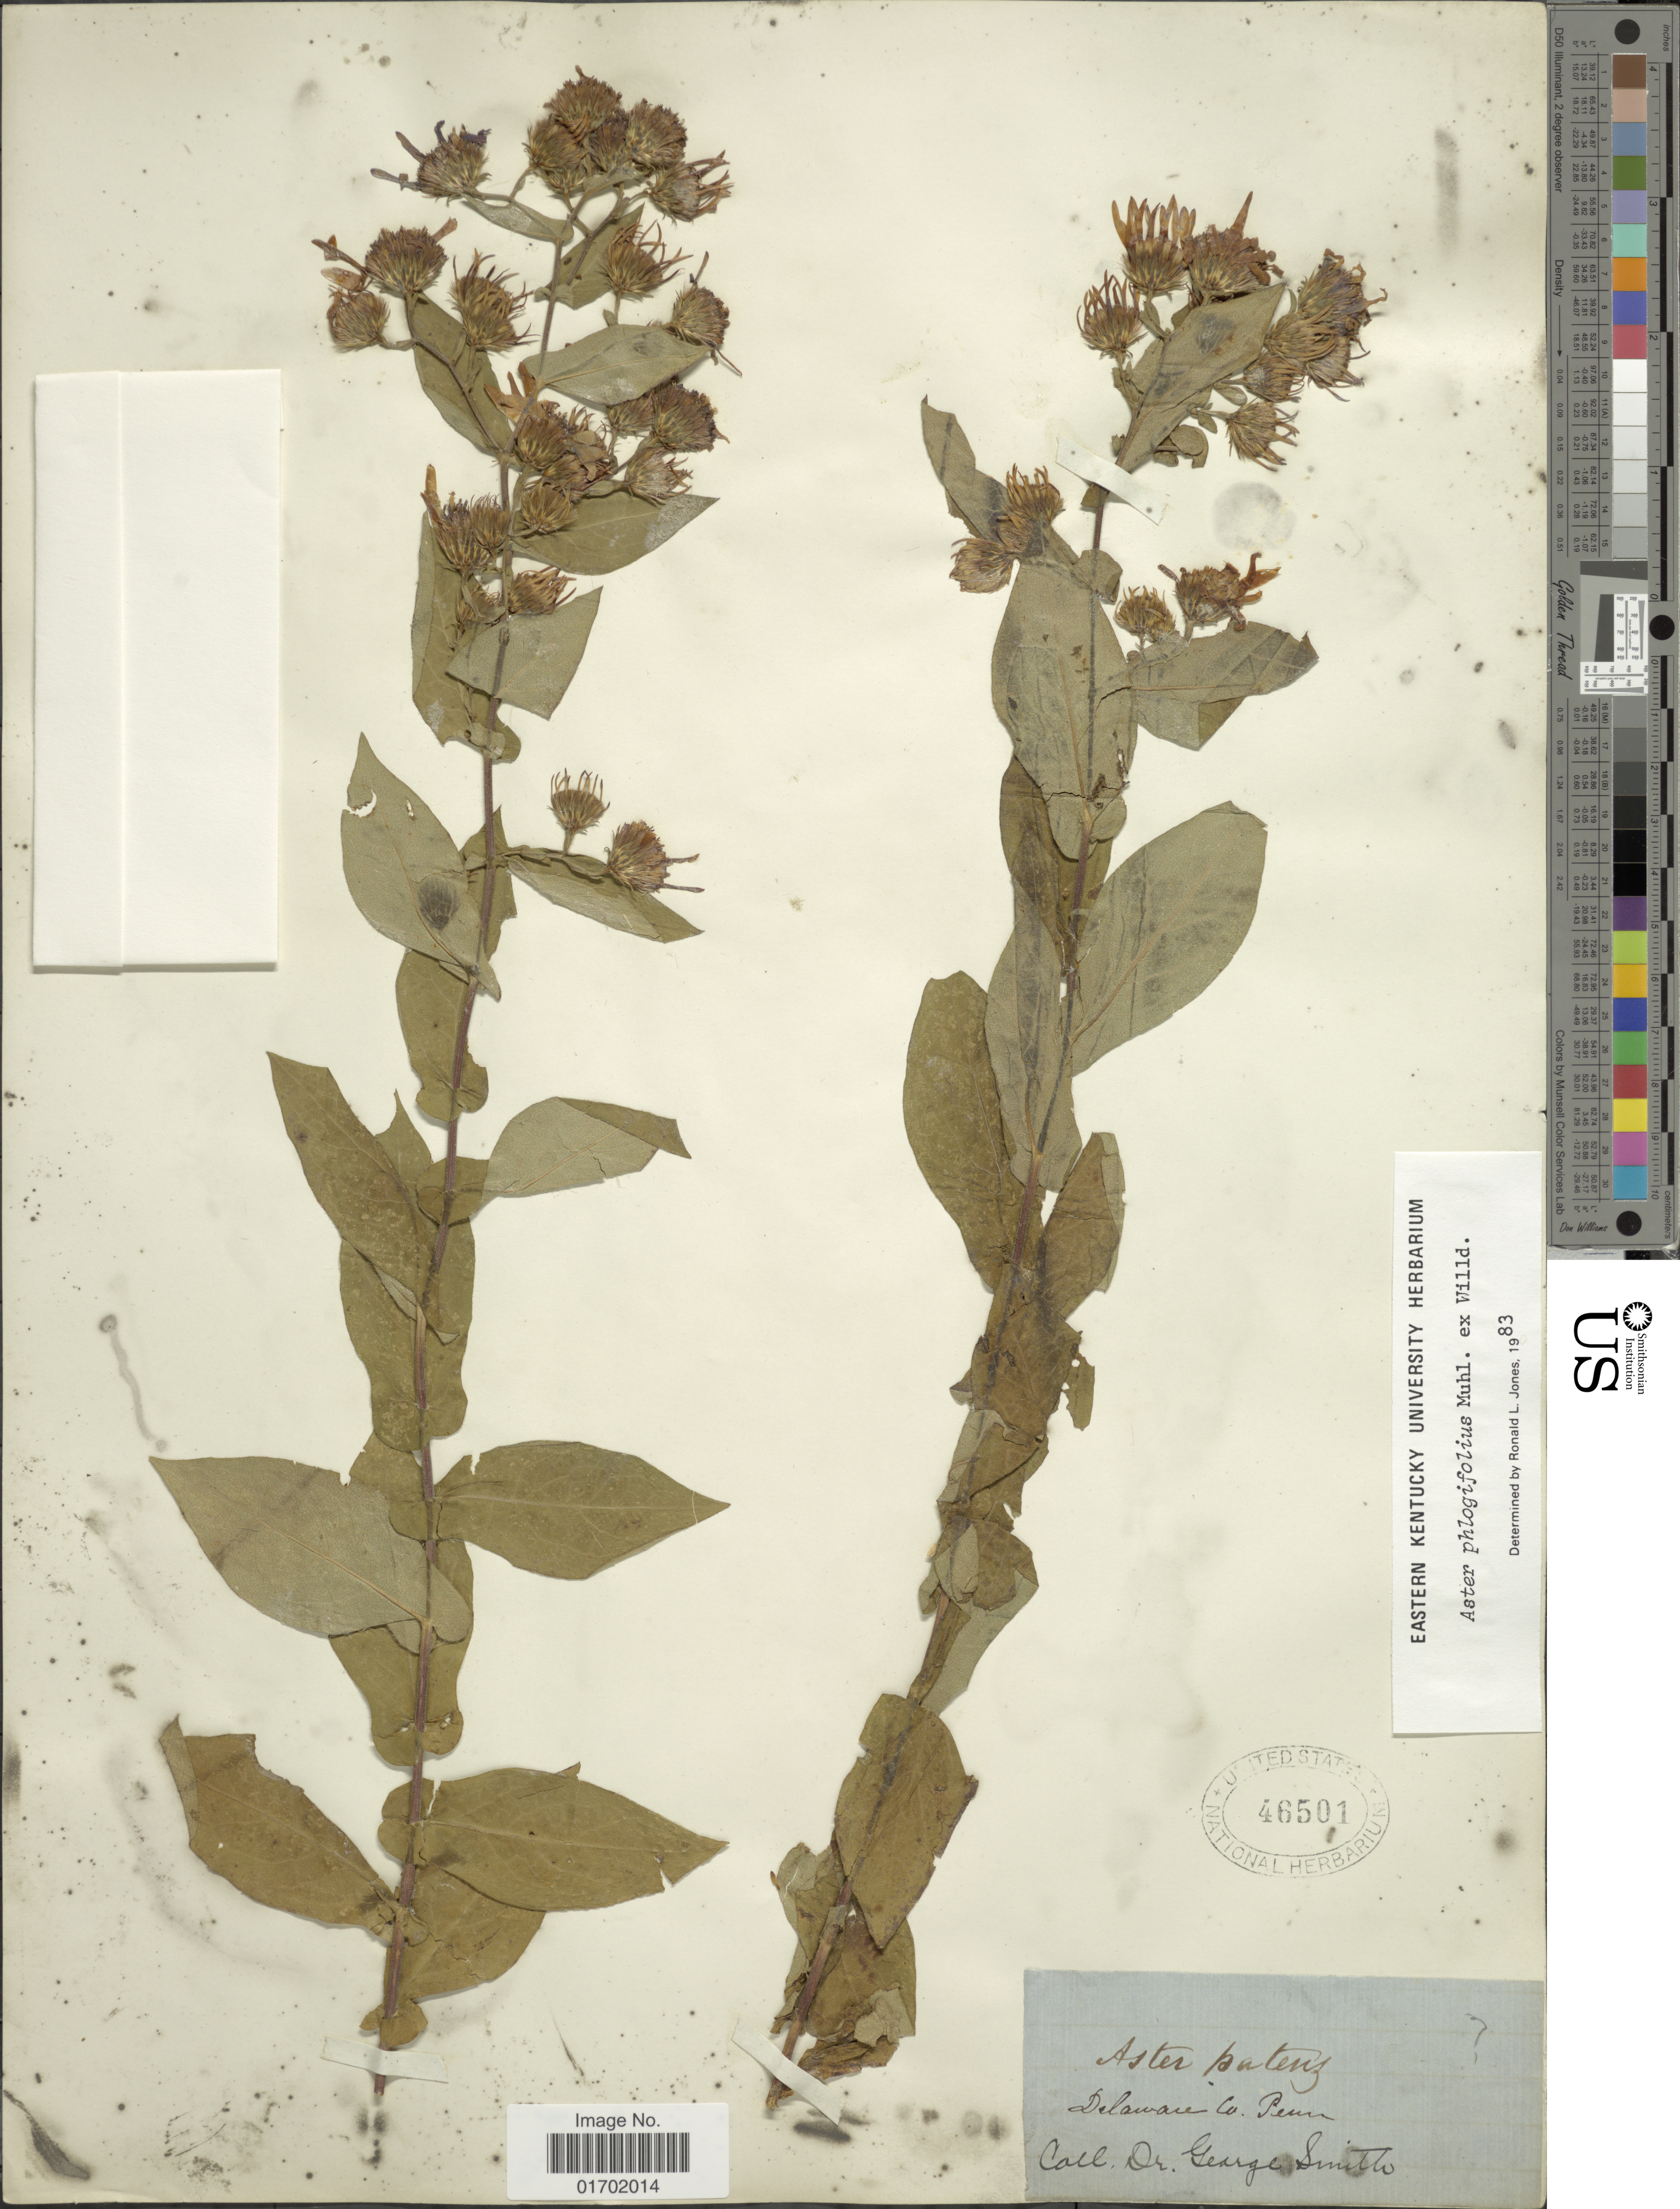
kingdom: Plantae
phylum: Tracheophyta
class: Magnoliopsida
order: Asterales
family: Asteraceae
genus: Symphyotrichum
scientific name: Symphyotrichum phlogifolium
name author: (Muhl. ex Willd.) G.L. Nesom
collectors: G. Smith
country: United States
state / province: Pennsylvania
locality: Dealware Co.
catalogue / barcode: US 46501